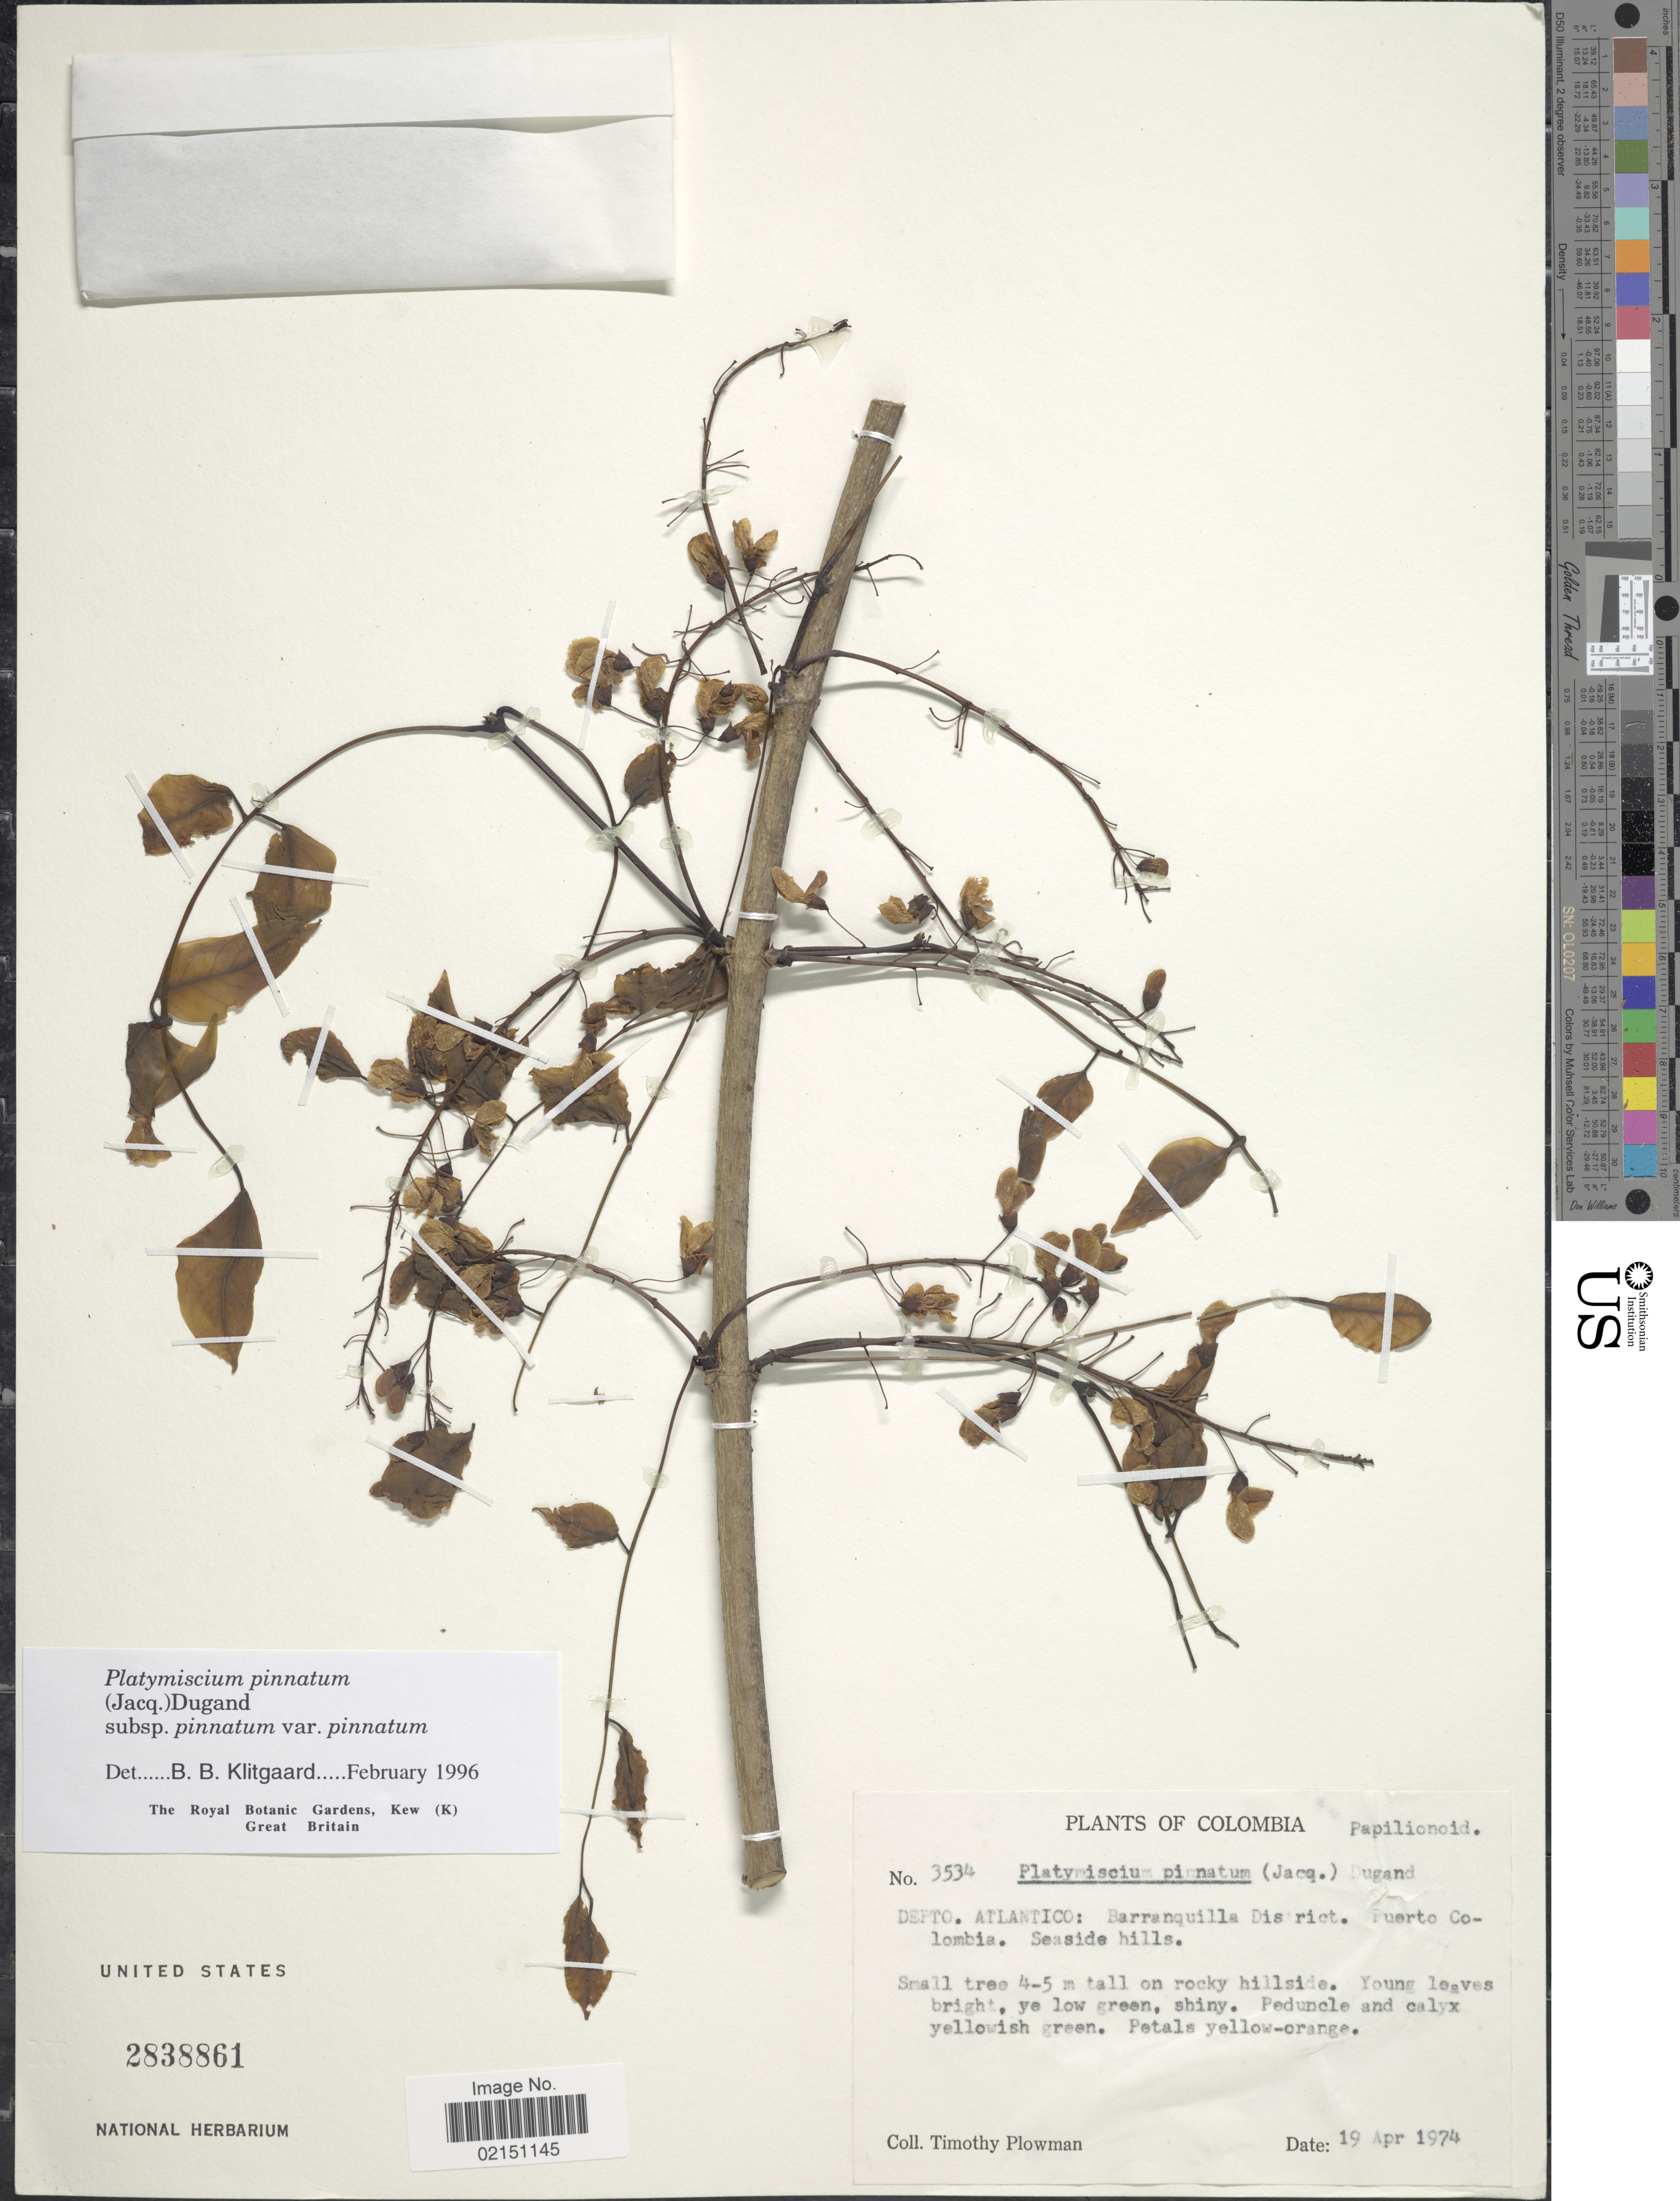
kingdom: Plantae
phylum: Tracheophyta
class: Magnoliopsida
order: Fabales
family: Fabaceae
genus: Platymiscium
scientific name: Platymiscium pinnatum var. pinnatum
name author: (Jacq.)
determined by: Klitgaard, B. B.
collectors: T. Plowman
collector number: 3534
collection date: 1974-04-19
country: Colombia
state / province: Atlántico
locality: Barranquilla District. Puerto Colombia. Seaside hills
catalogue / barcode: US 2838861